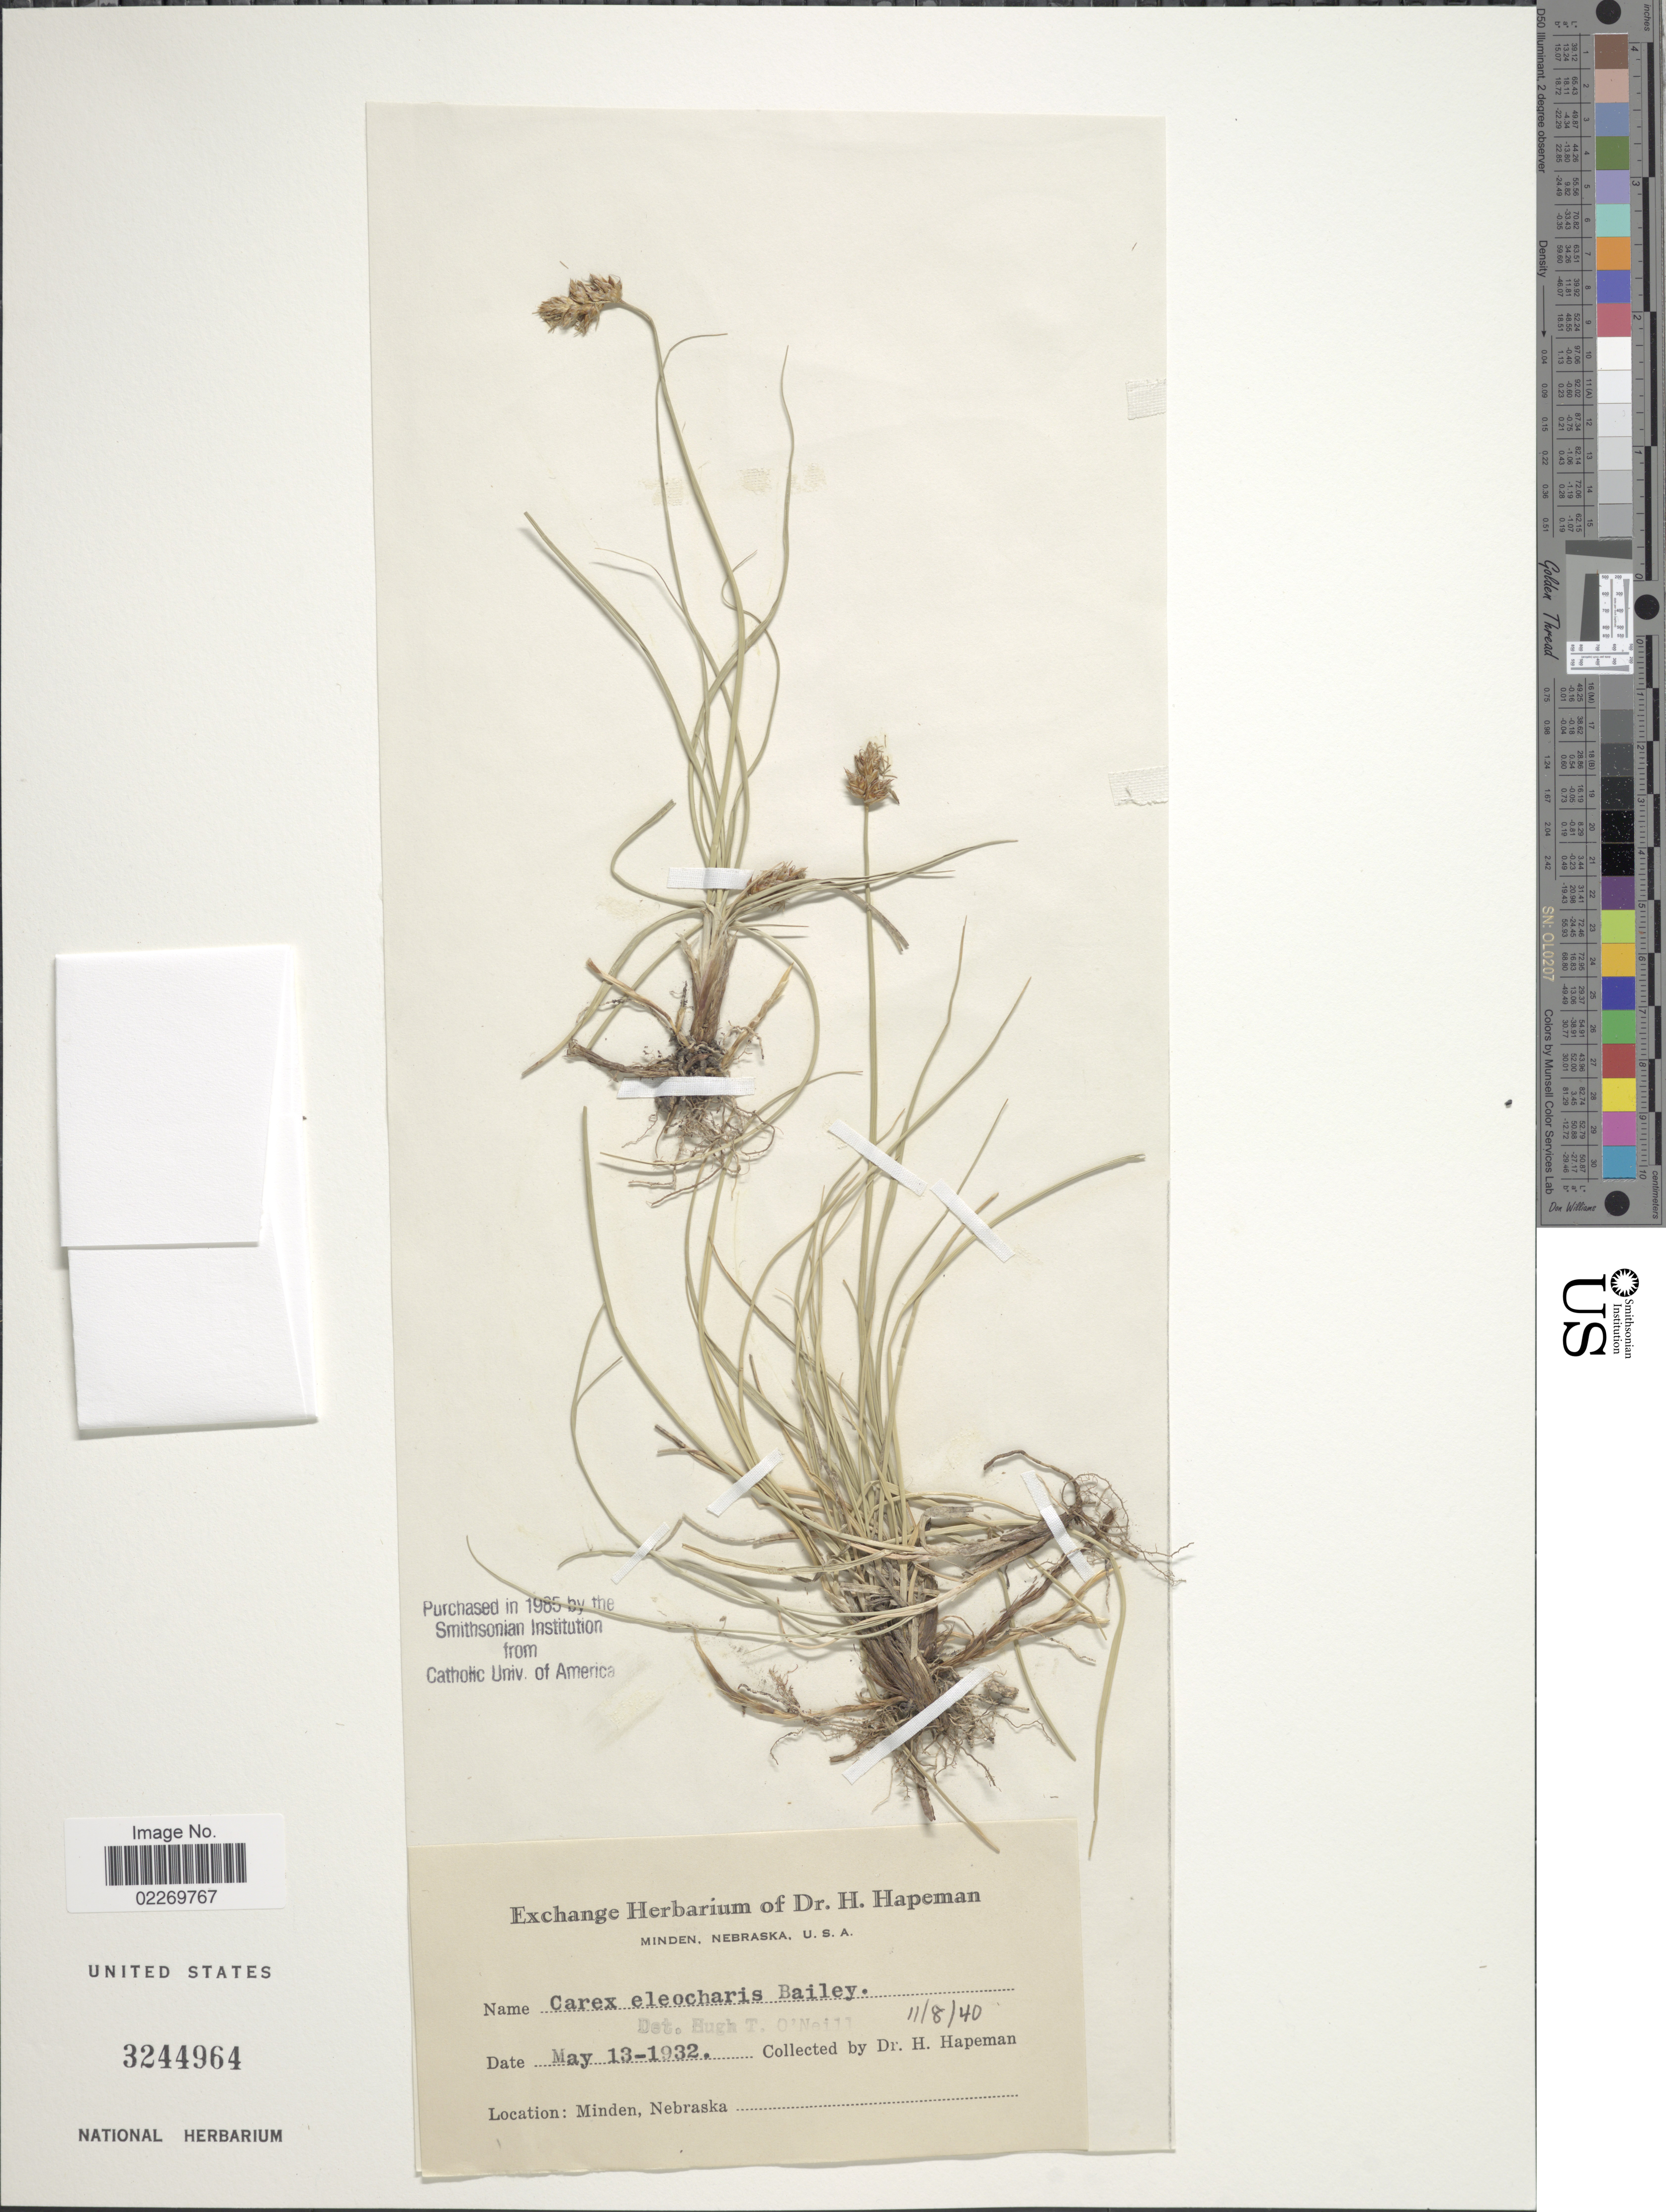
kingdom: Plantae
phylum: Tracheophyta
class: Liliopsida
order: Poales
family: Cyperaceae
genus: Carex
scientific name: Carex eleocharis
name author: L.H. Bailey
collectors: H. Hapeman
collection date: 1932-05-13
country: United States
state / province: Nebraska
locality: Minden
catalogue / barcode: US 3244964